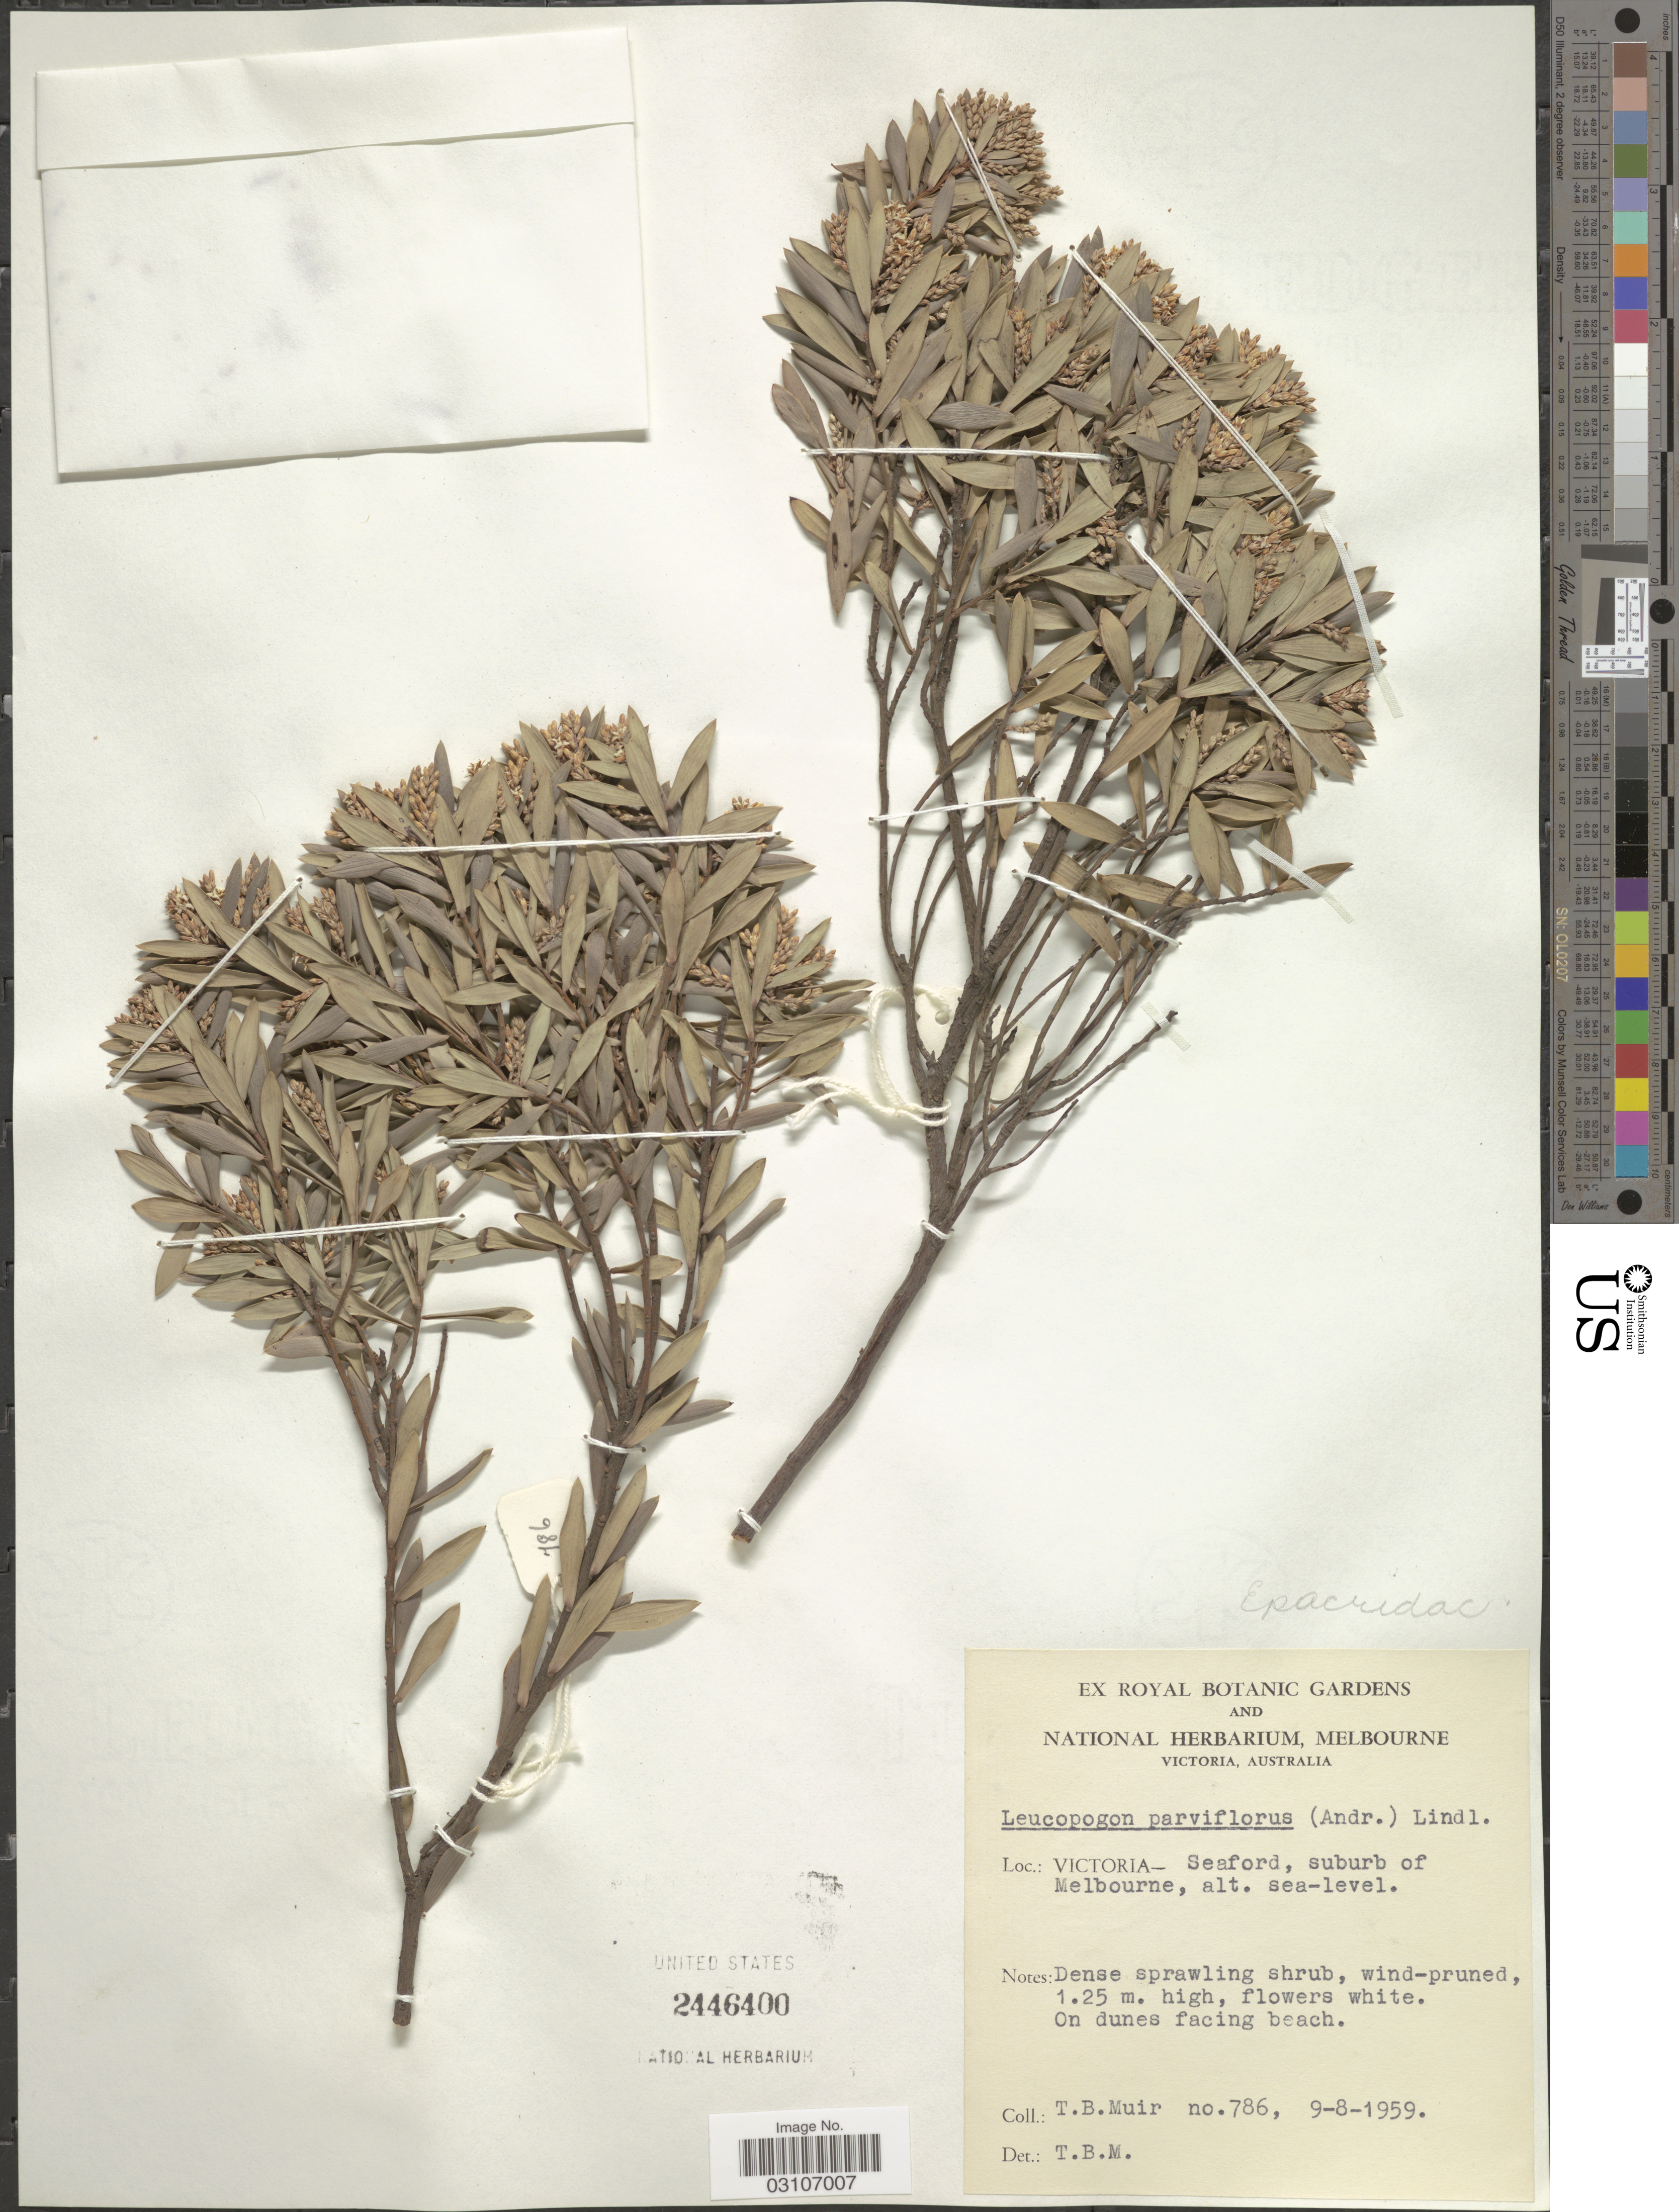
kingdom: Plantae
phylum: Tracheophyta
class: Magnoliopsida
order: Ericales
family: Ericaceae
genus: Leucopogon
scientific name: Leucopogon parviflorus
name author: (H. Andrews) Lindl.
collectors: T. Muir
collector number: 786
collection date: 1959-08-09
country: Australia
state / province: Victoria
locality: Victoria - Seaford, suburb of Melbourne.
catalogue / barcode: US 2446400